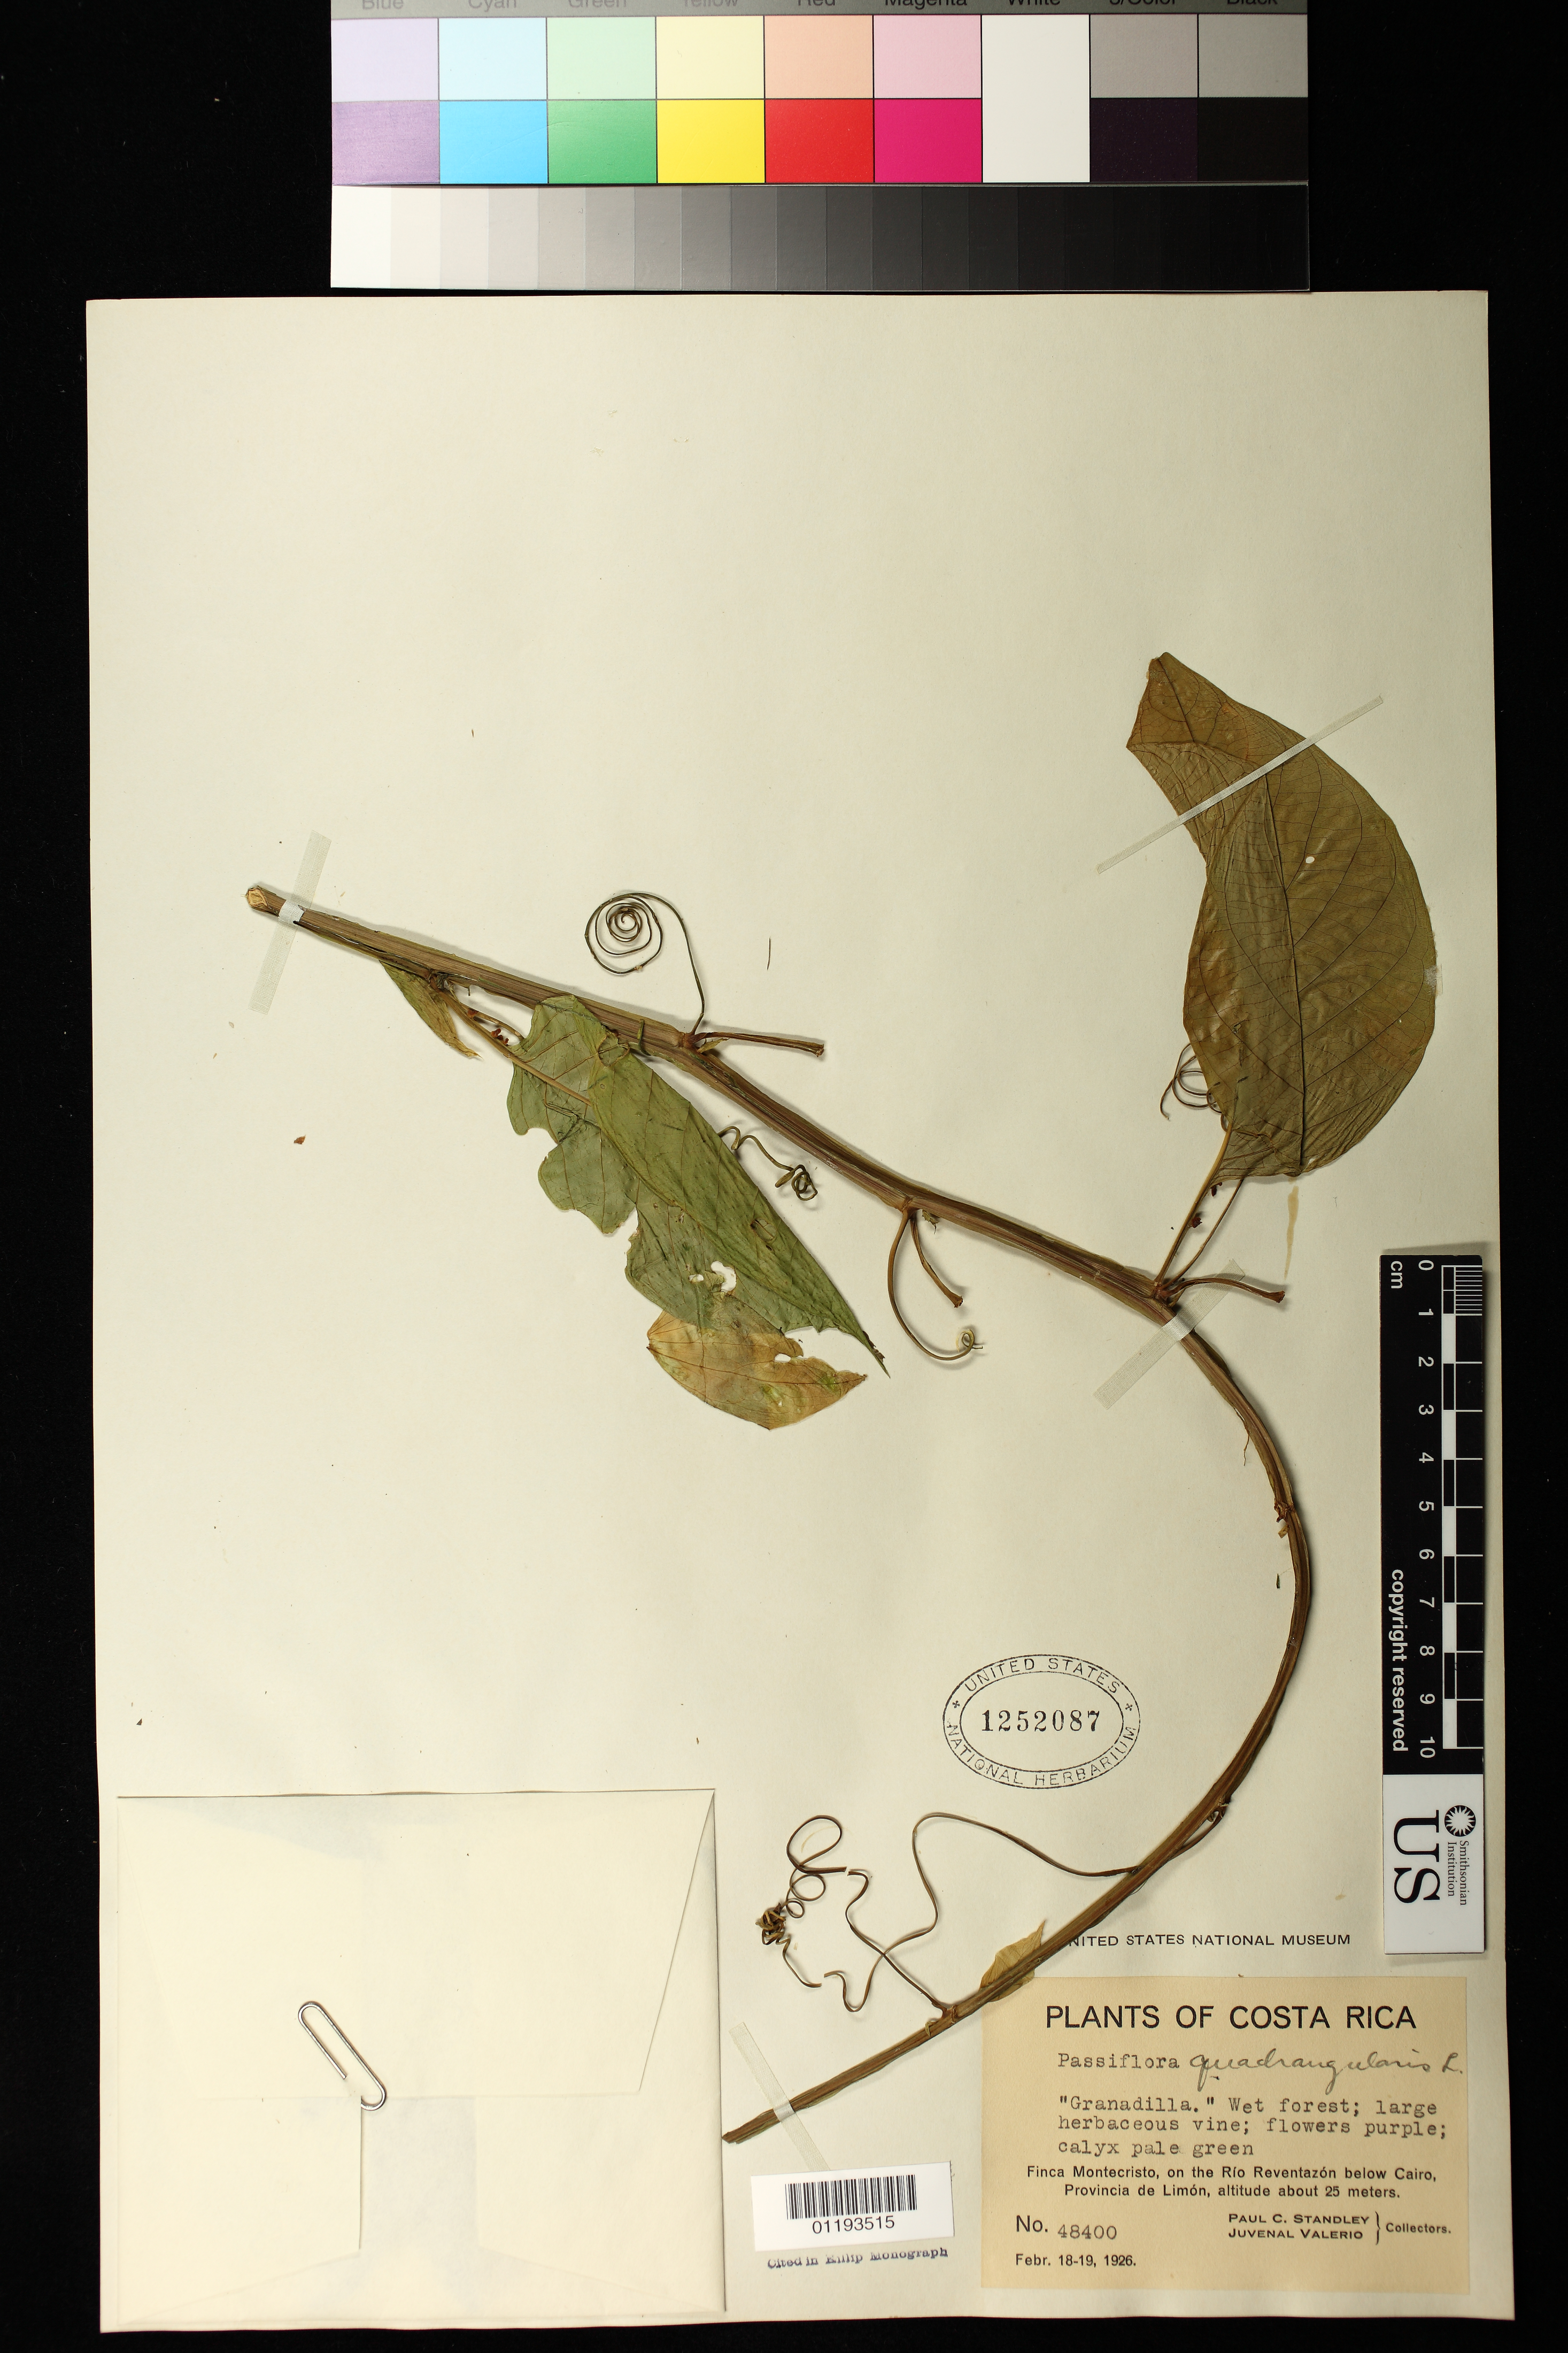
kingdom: Plantae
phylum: Tracheophyta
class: Magnoliopsida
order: Malpighiales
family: Passifloraceae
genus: Passiflora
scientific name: Passiflora quadrangularis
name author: L.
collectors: P. C. Standley & J. Valerio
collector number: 48400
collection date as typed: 1926 Feb 18 1926 Feb 19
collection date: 1926-02-18/1926-02-19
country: Costa Rica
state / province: Limón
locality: Finca Montecristo, on the Rio Reventazon below Cairo,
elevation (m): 25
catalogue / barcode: US 1252087